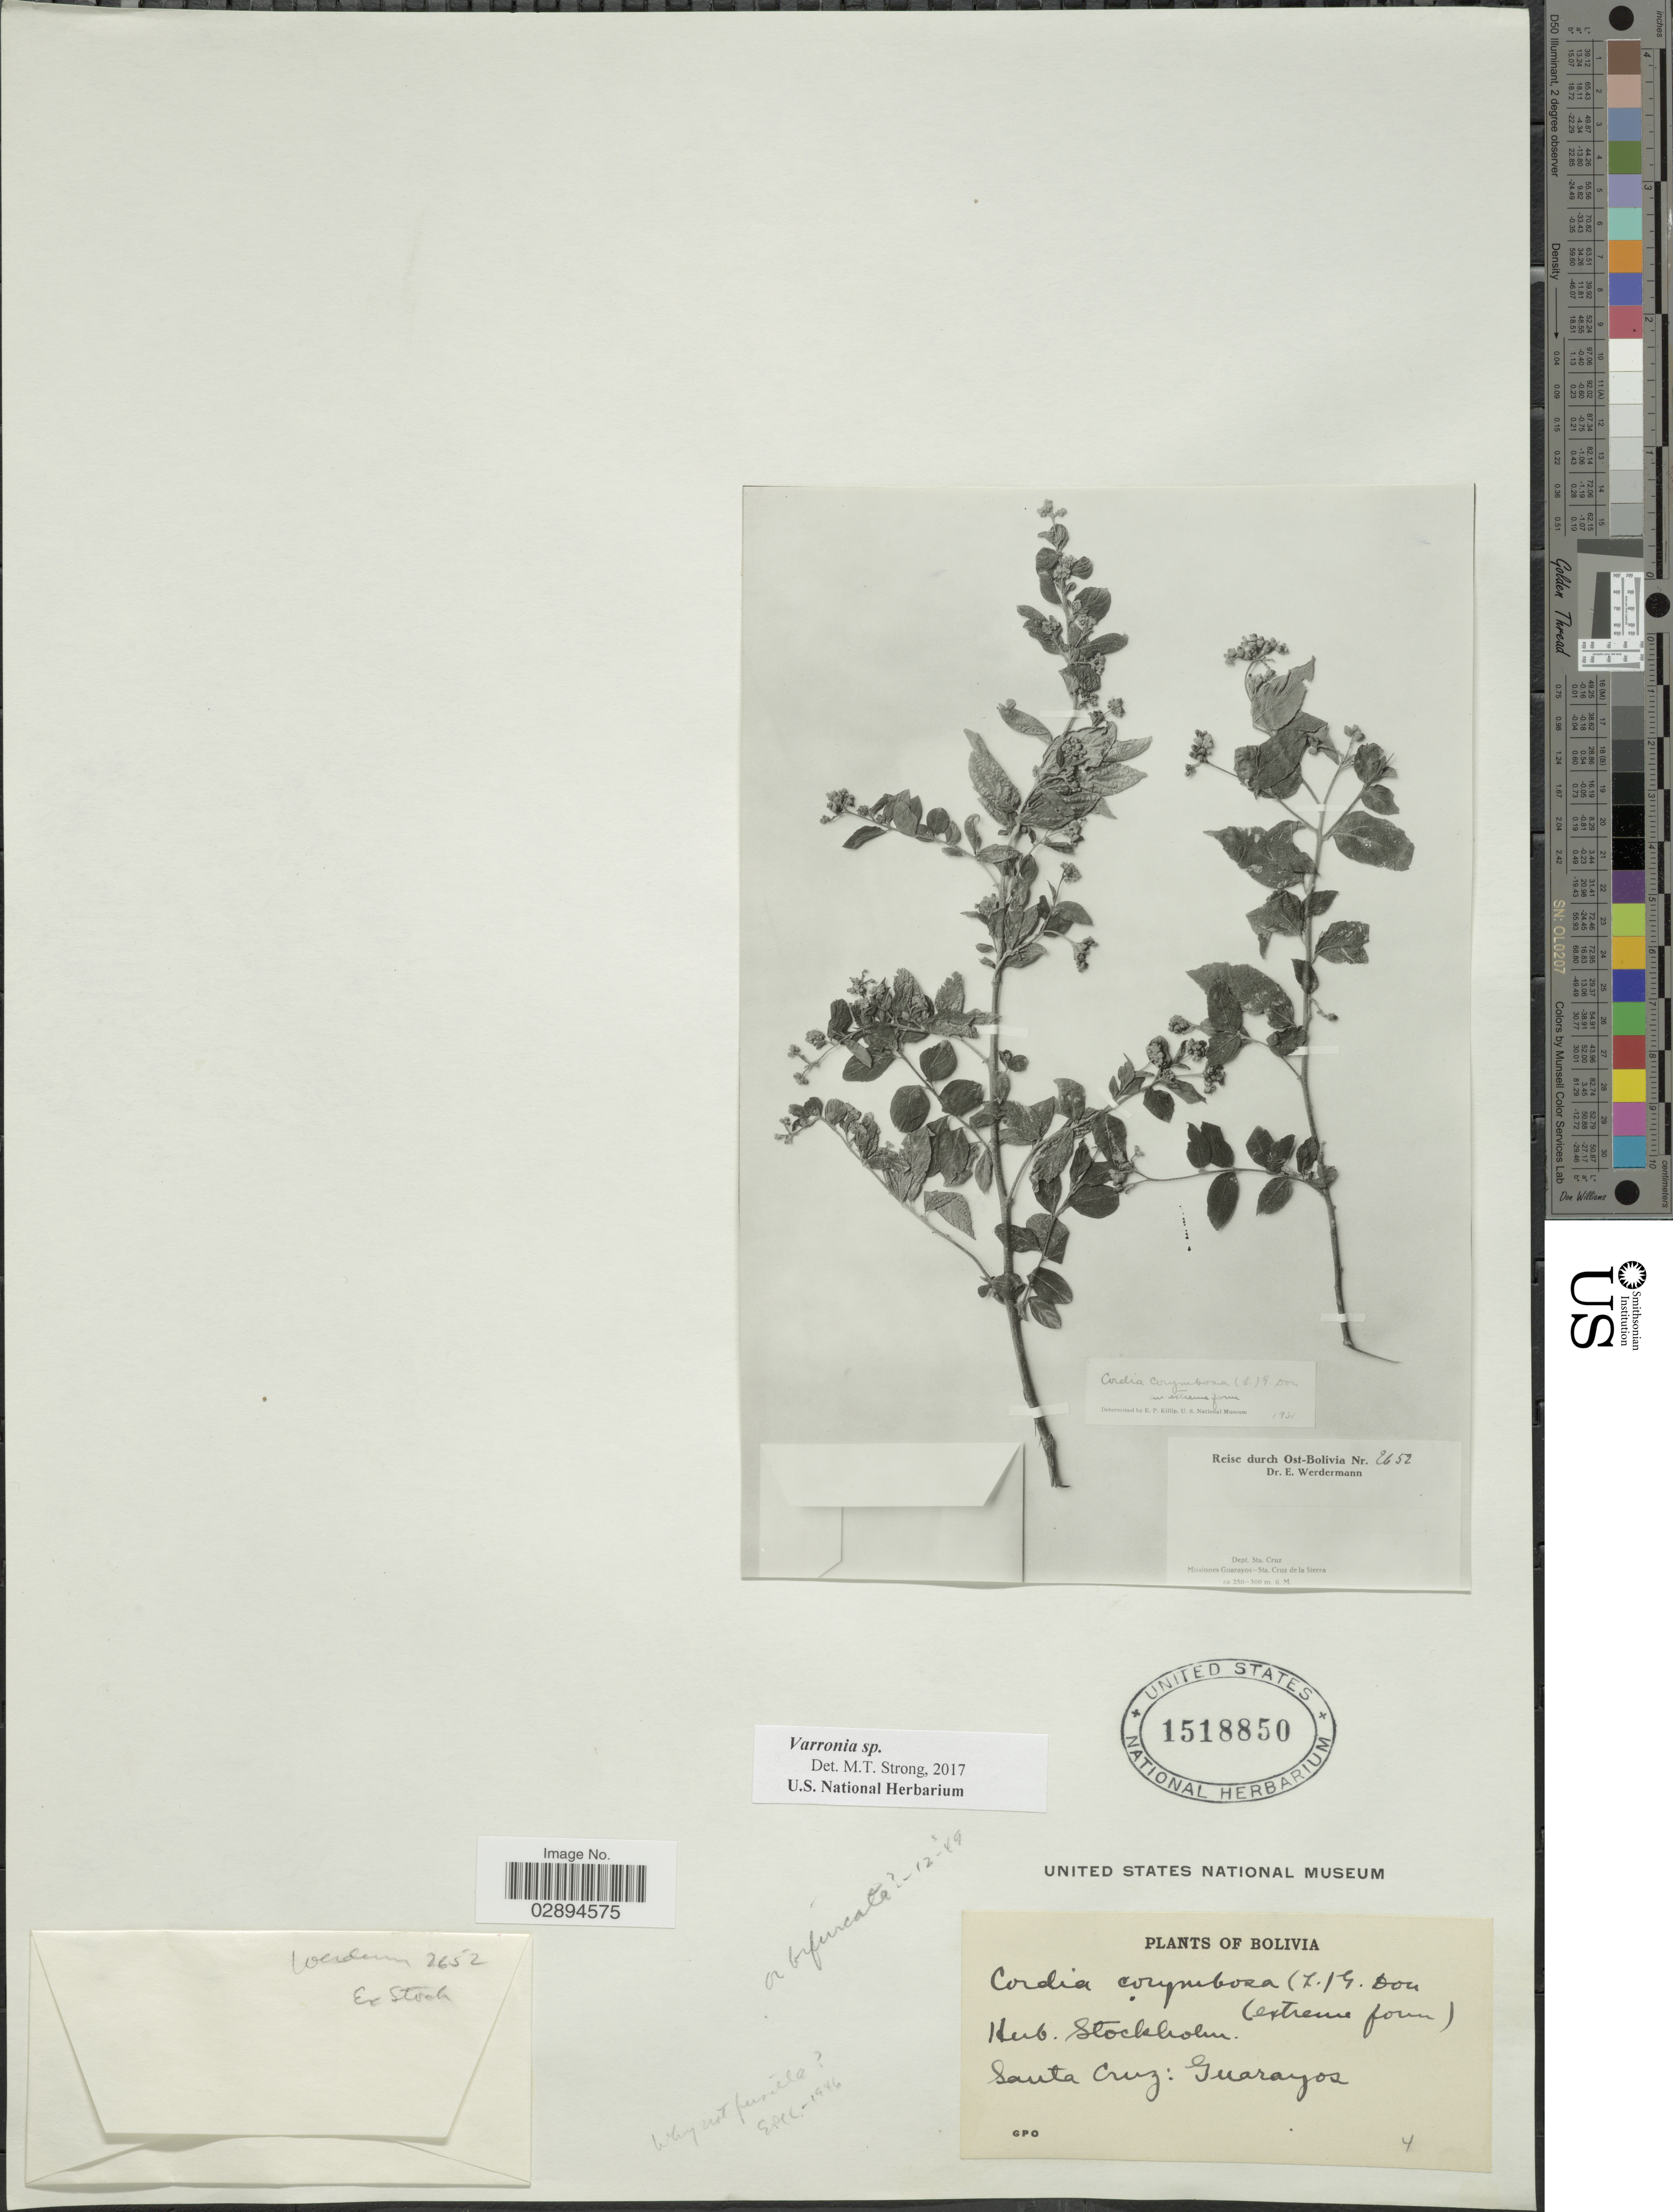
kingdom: Plantae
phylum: Tracheophyta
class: Magnoliopsida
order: Boraginales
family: Cordiaceae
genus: Varronia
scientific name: Varronia sp.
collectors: E. Werdermann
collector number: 2652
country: Bolivia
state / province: Santa Cruz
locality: Ost-Bolivia. Dept. Sta. Cruz. Missiones Guarayos- Sta. Cruz de la Sierra.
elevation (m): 250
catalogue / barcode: US 1518850